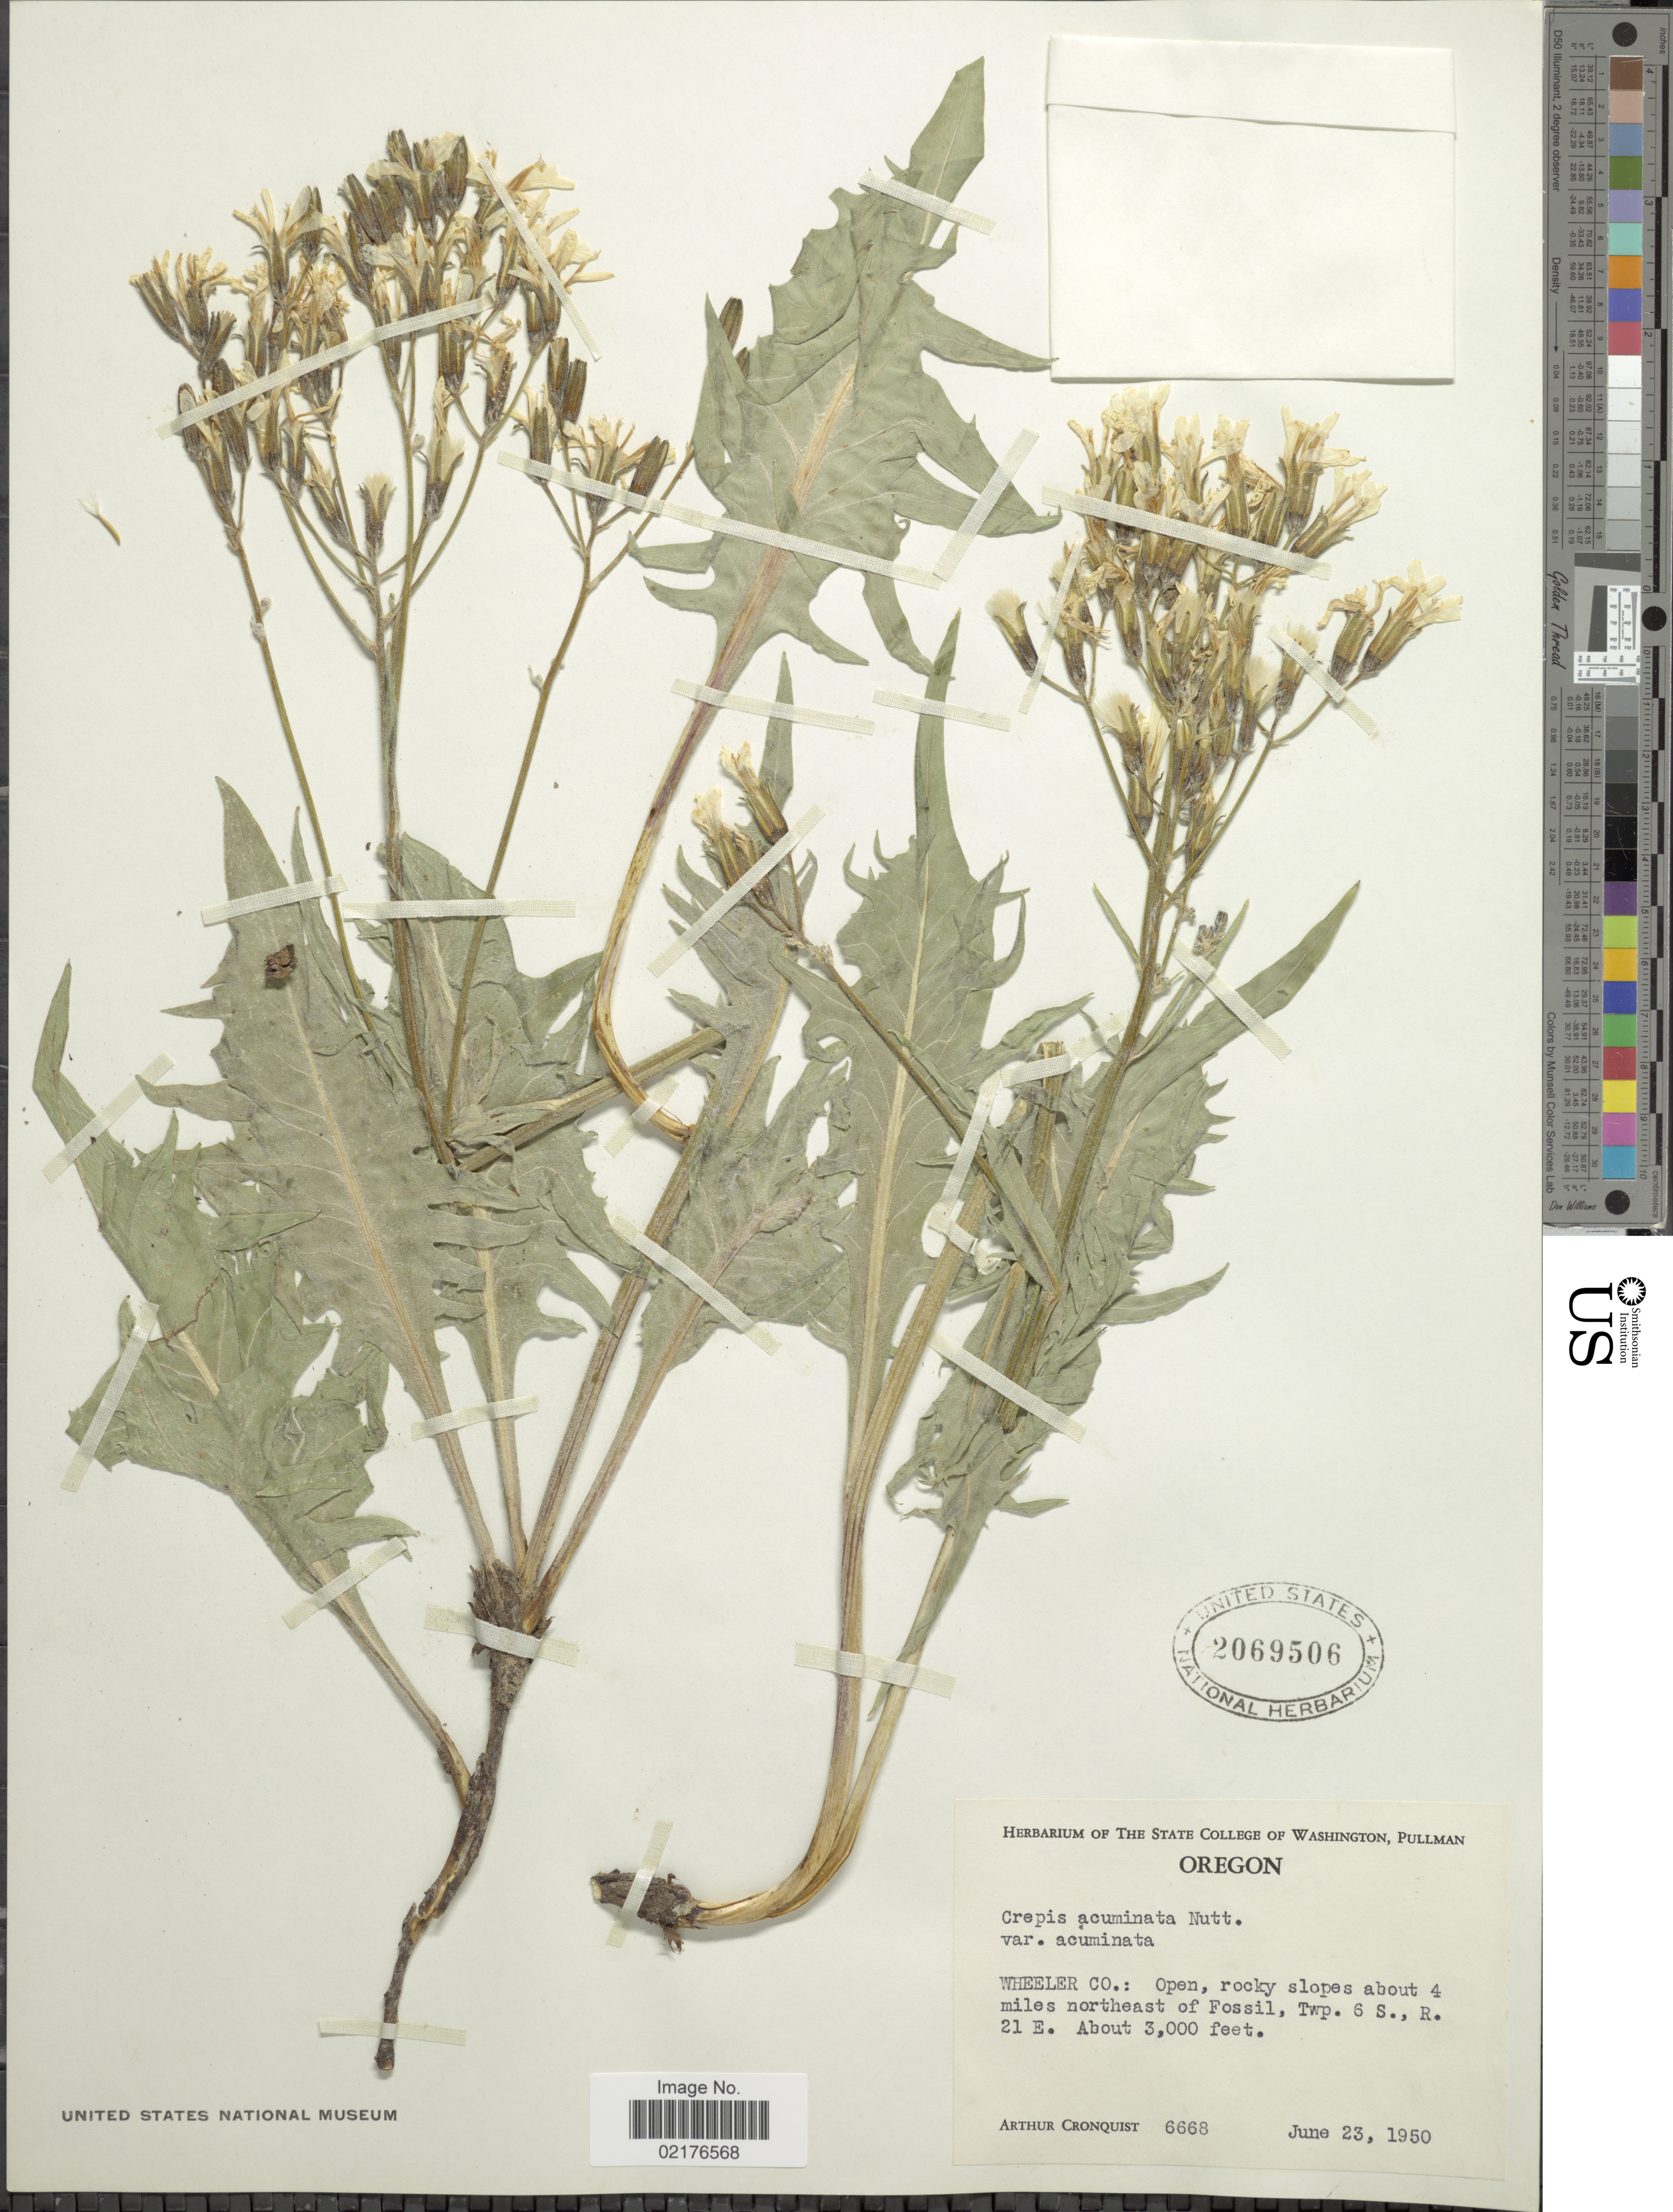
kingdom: Plantae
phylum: Tracheophyta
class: Magnoliopsida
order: Asterales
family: Asteraceae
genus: Crepis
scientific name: Crepis acuminata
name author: Nutt.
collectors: A. J. Cronquist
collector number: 6668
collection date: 1950-06-23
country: United States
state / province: Oregon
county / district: Wheeler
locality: Wheeler Co.: Open, rocky slopes about 4 miles northeast of Fossil, Twp. 6 S., R. 21 E.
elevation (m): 914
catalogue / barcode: US 2069506